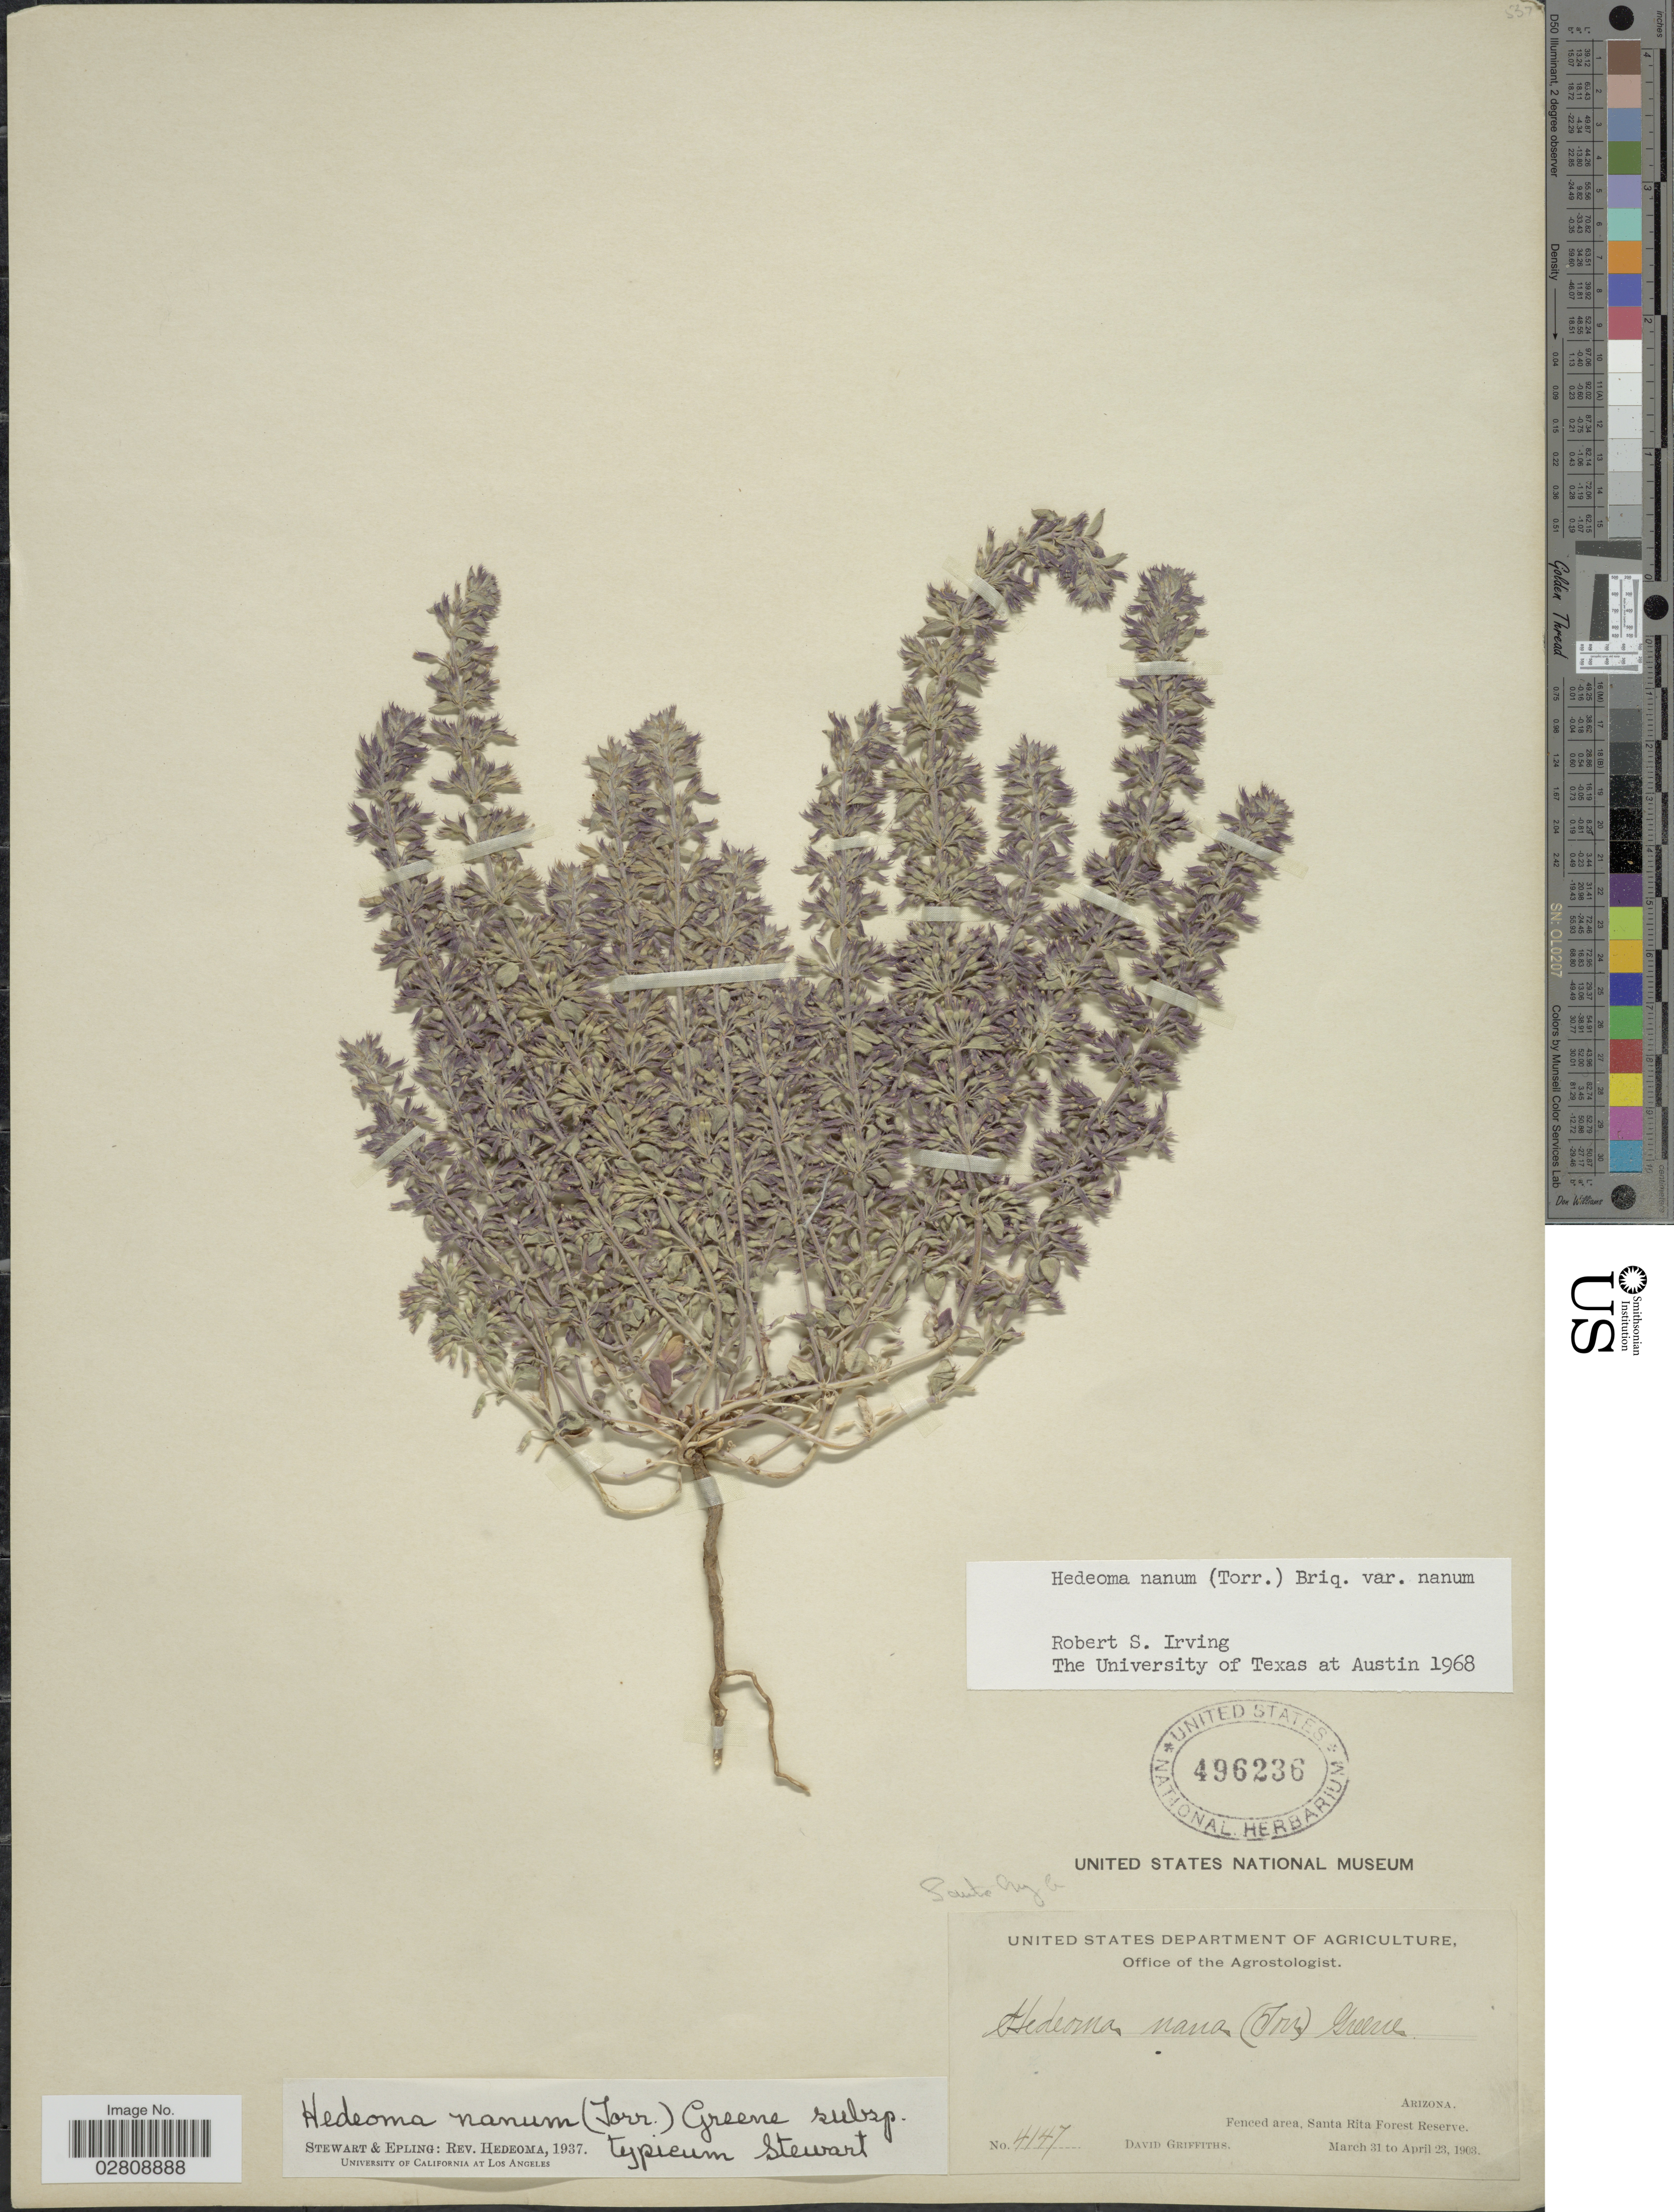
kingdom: Plantae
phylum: Tracheophyta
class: Magnoliopsida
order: Lamiales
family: Lamiaceae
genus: Hedeoma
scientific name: Hedeoma nana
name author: (Torr.) Briq.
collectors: D. Griffiths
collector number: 4147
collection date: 1903-03-31/1903-04-23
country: United States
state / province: Arizona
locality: Fenced area, Santa Rita Forest Reserve, Santa Cruz Co.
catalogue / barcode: US 496236